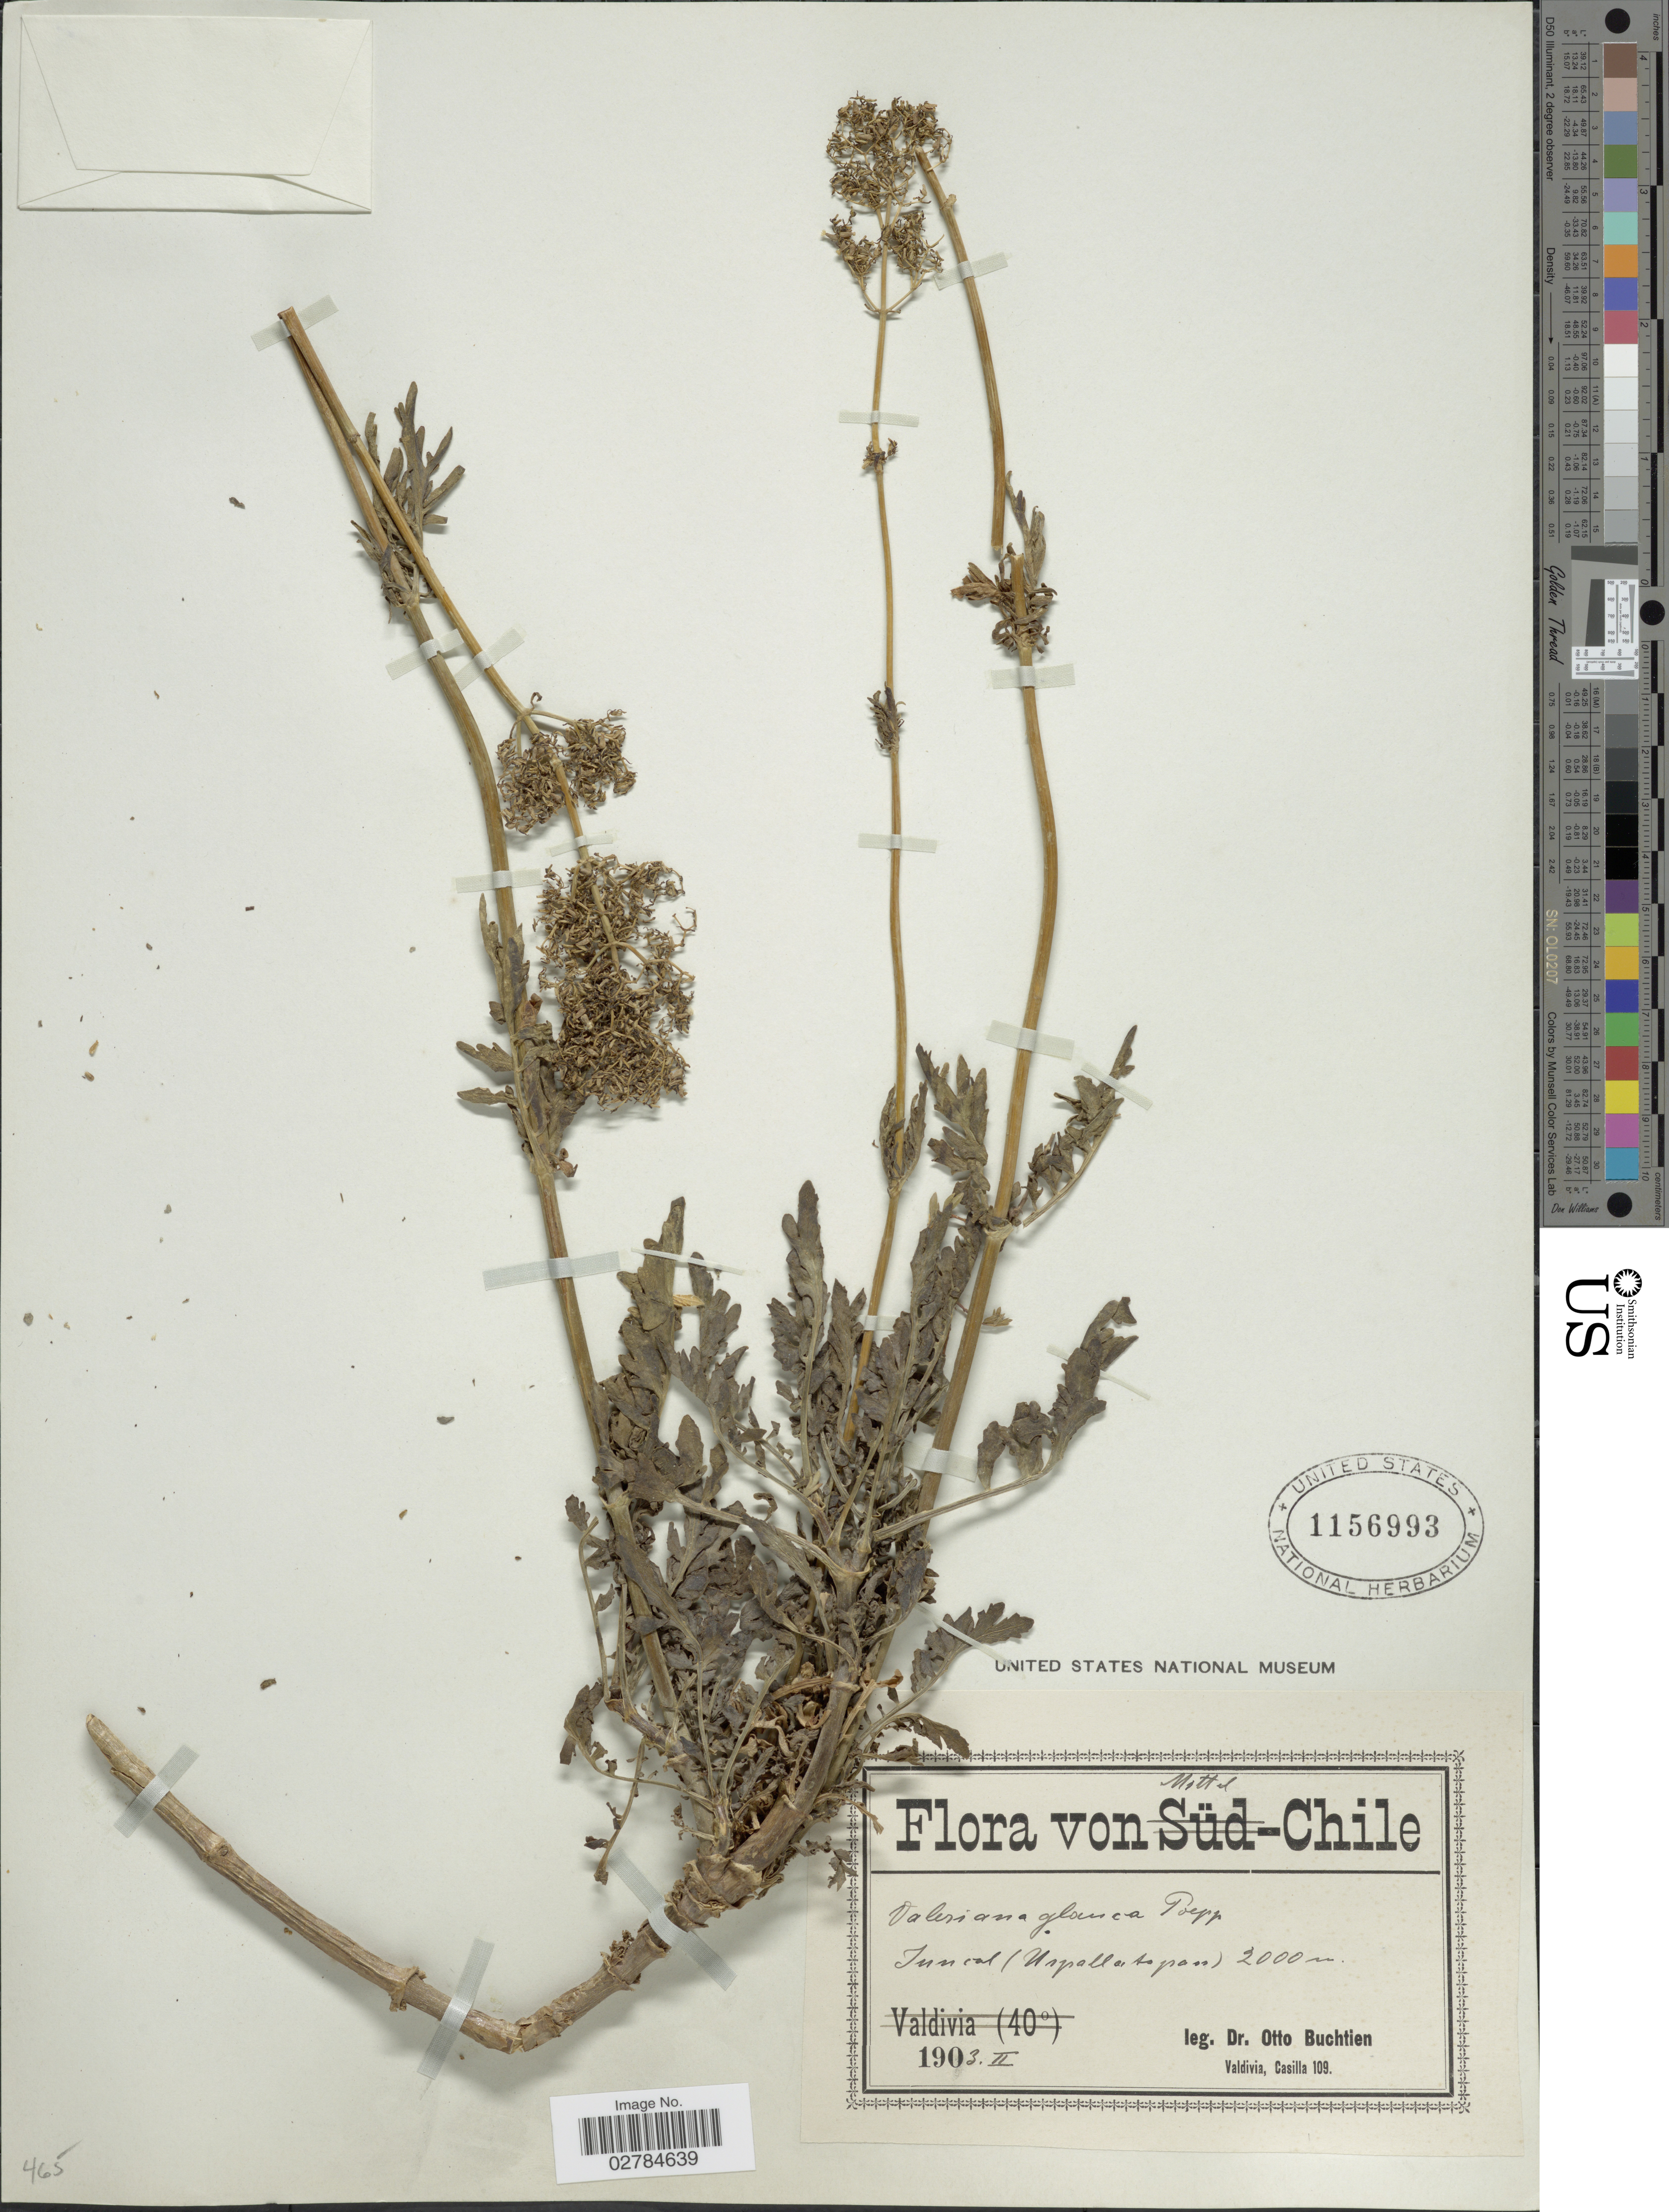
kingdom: Plantae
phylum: Tracheophyta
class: Magnoliopsida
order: Dipsacales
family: Caprifoliaceae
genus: Valeriana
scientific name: Valeriana glauca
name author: Poepp. ex DC.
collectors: O. Buchtien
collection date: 1903-02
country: Chile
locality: Mittel Chile. Juncal (Uspallata pass).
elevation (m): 2000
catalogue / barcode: US 1156993